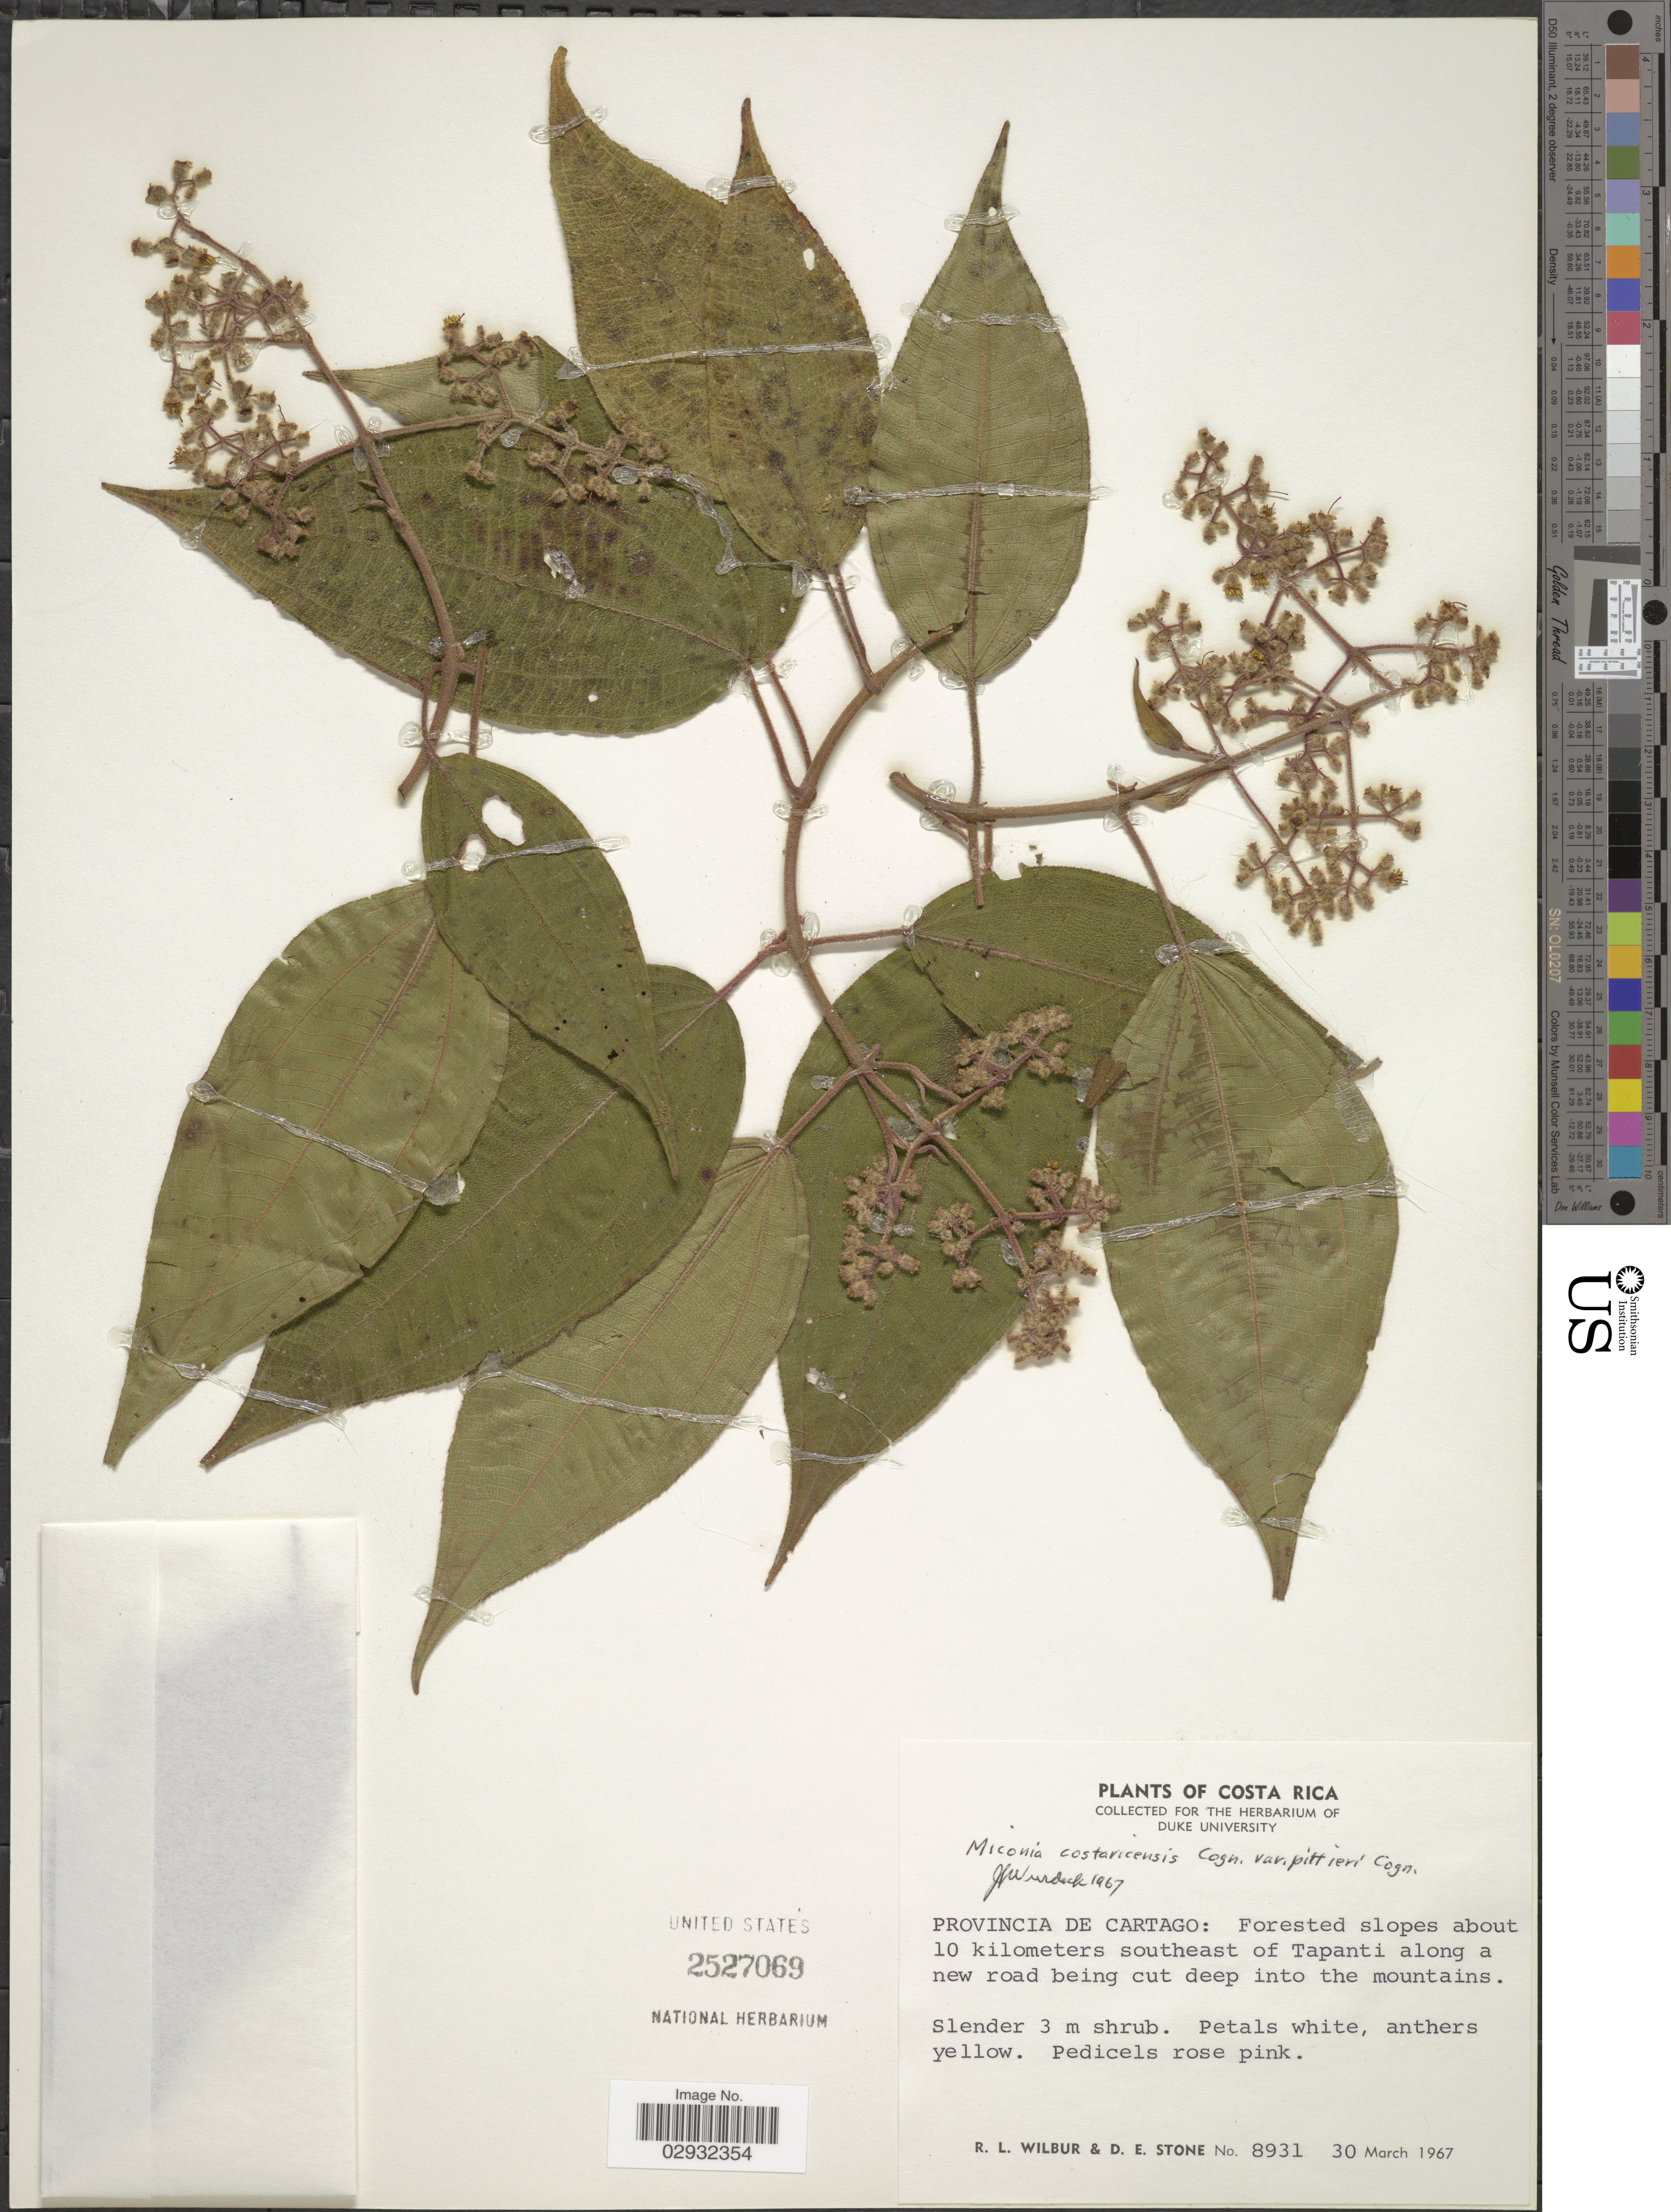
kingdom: Plantae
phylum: Tracheophyta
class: Magnoliopsida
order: Myrtales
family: Melastomataceae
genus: Miconia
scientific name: Miconia costaricensis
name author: Cogn.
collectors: R. L. Wilbur & D. E. Stone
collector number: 8931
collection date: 1967-03-30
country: Costa Rica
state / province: Cartago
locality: Forested slopes about 10 kilometers southeast of Tapanti along a new road being cut deep into the mountains.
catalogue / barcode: US 2527069